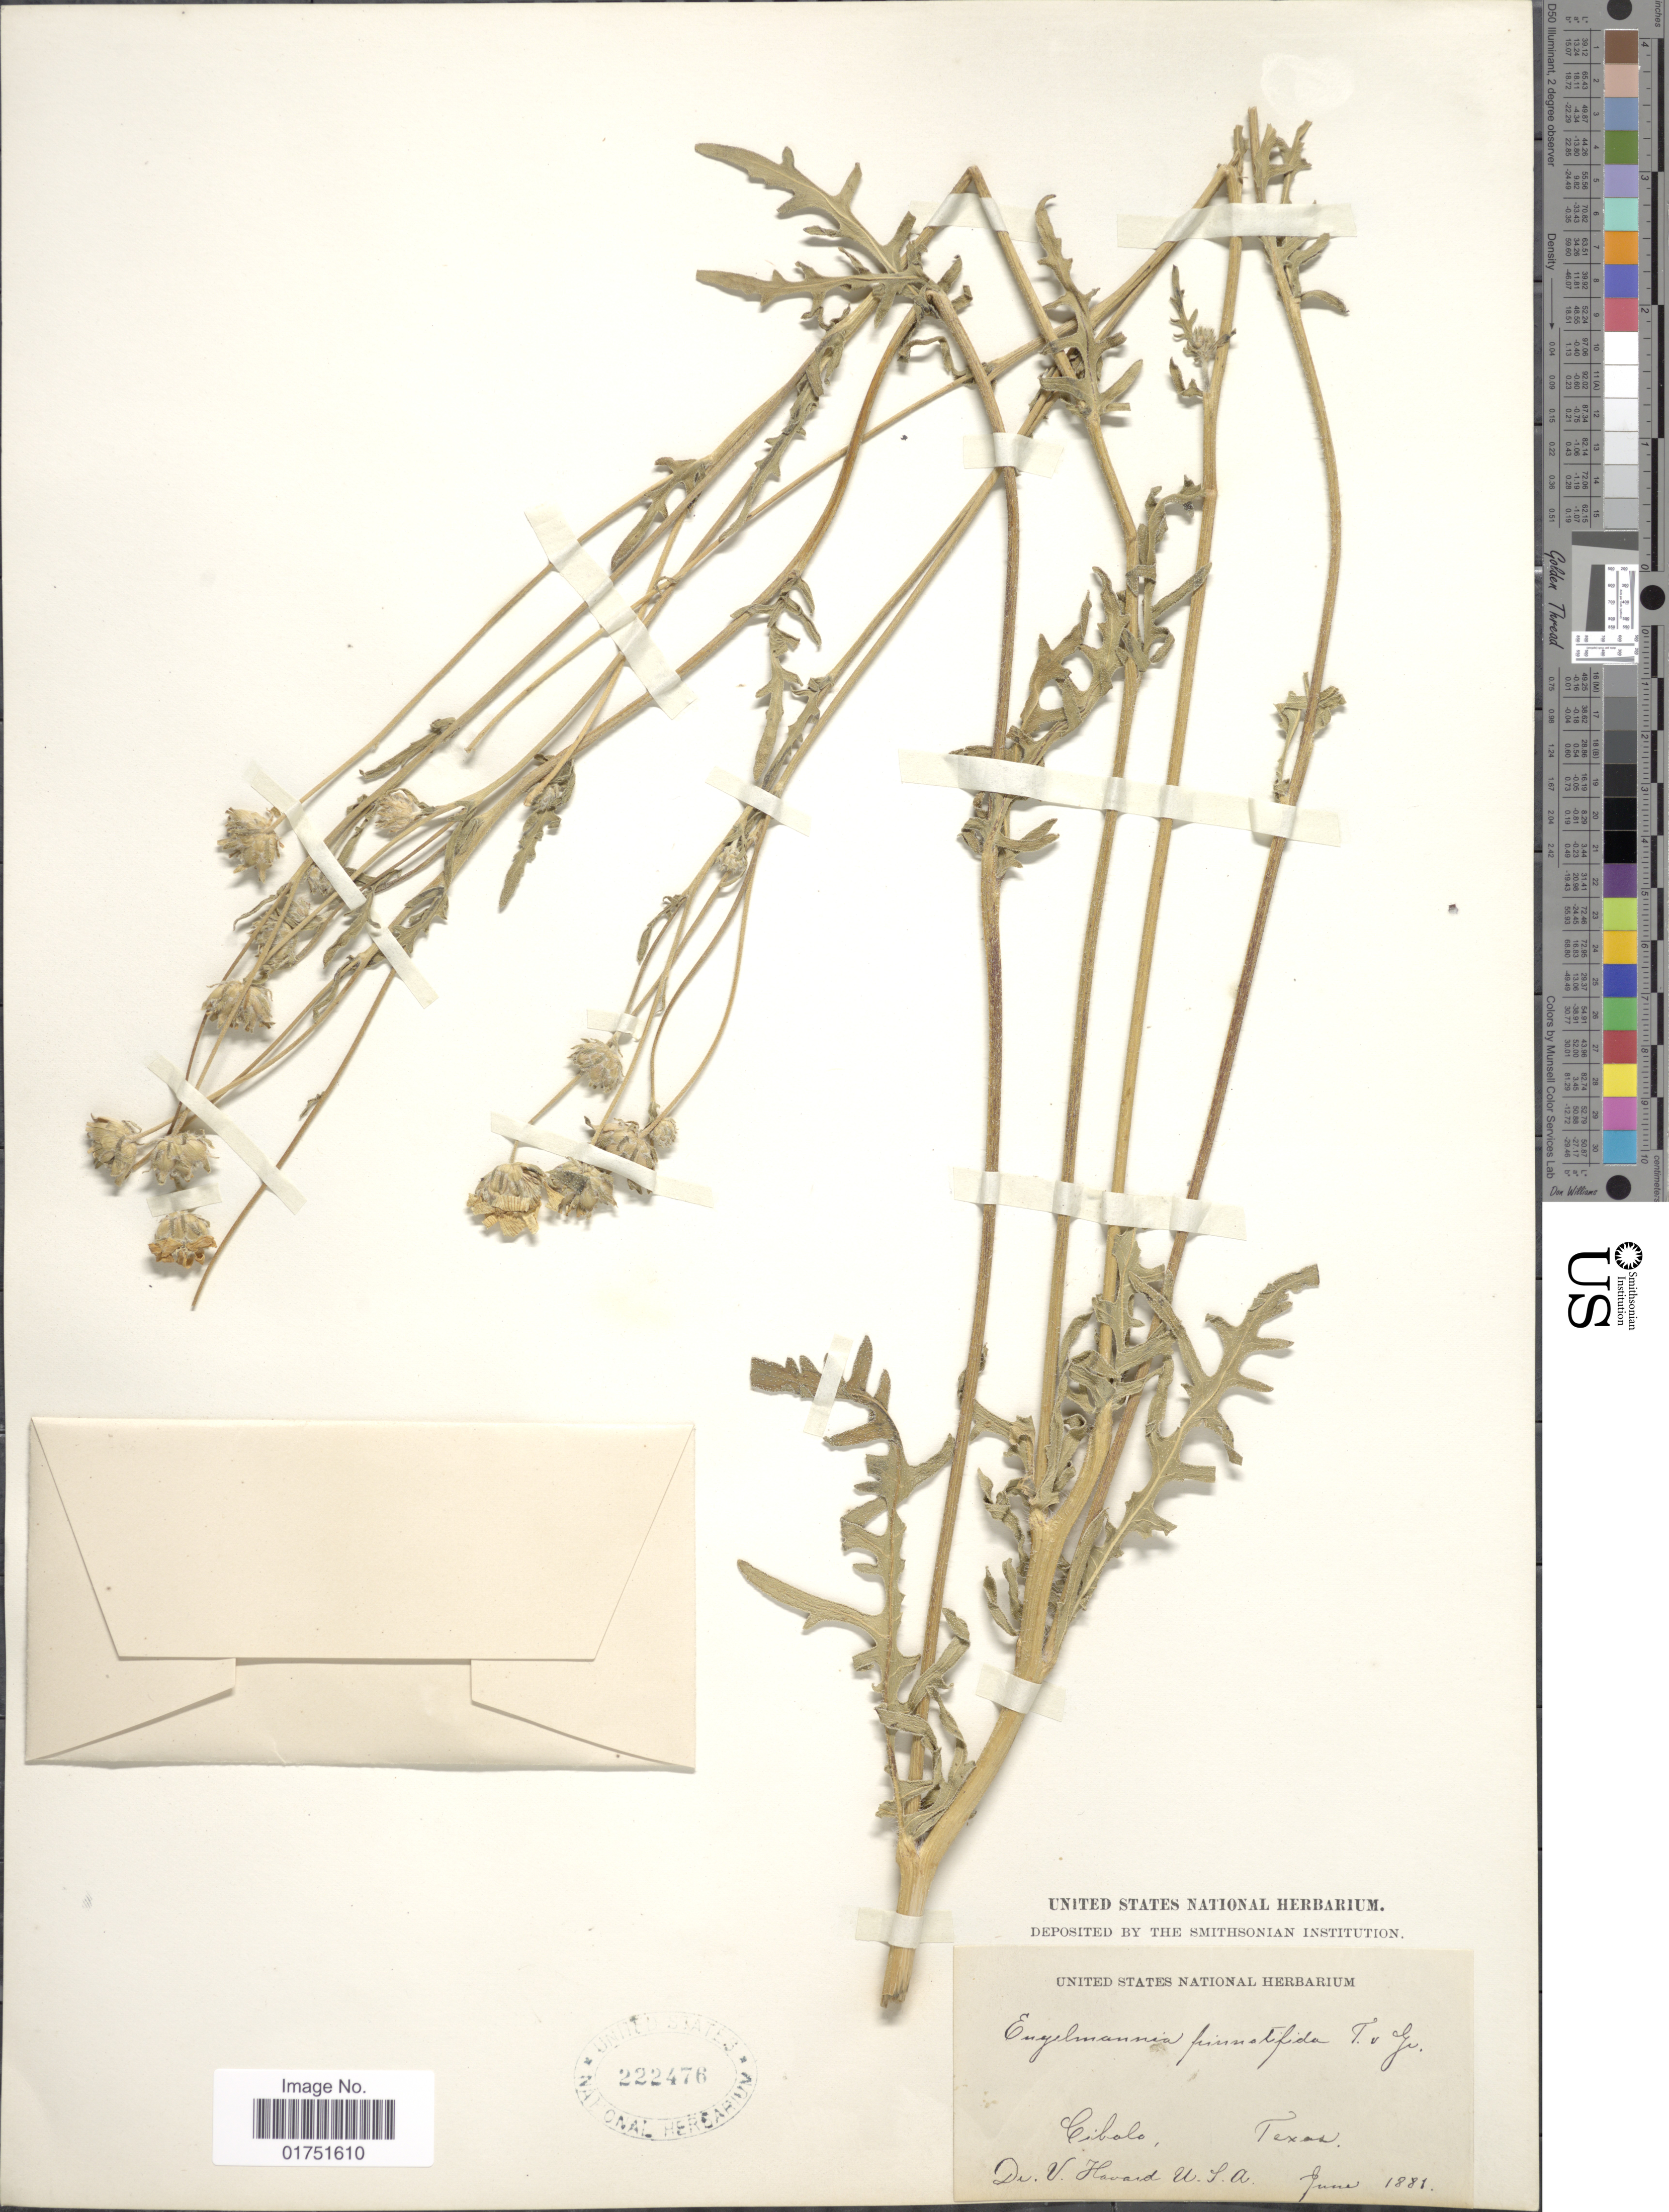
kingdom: Plantae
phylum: Tracheophyta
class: Magnoliopsida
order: Asterales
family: Asteraceae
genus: Engelmannia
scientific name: Engelmannia pinnatifida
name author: Torr. & A. Gray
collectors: V. Havard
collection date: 1881-06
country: United States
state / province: Texas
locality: Cibalo, Texas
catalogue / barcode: US 222476